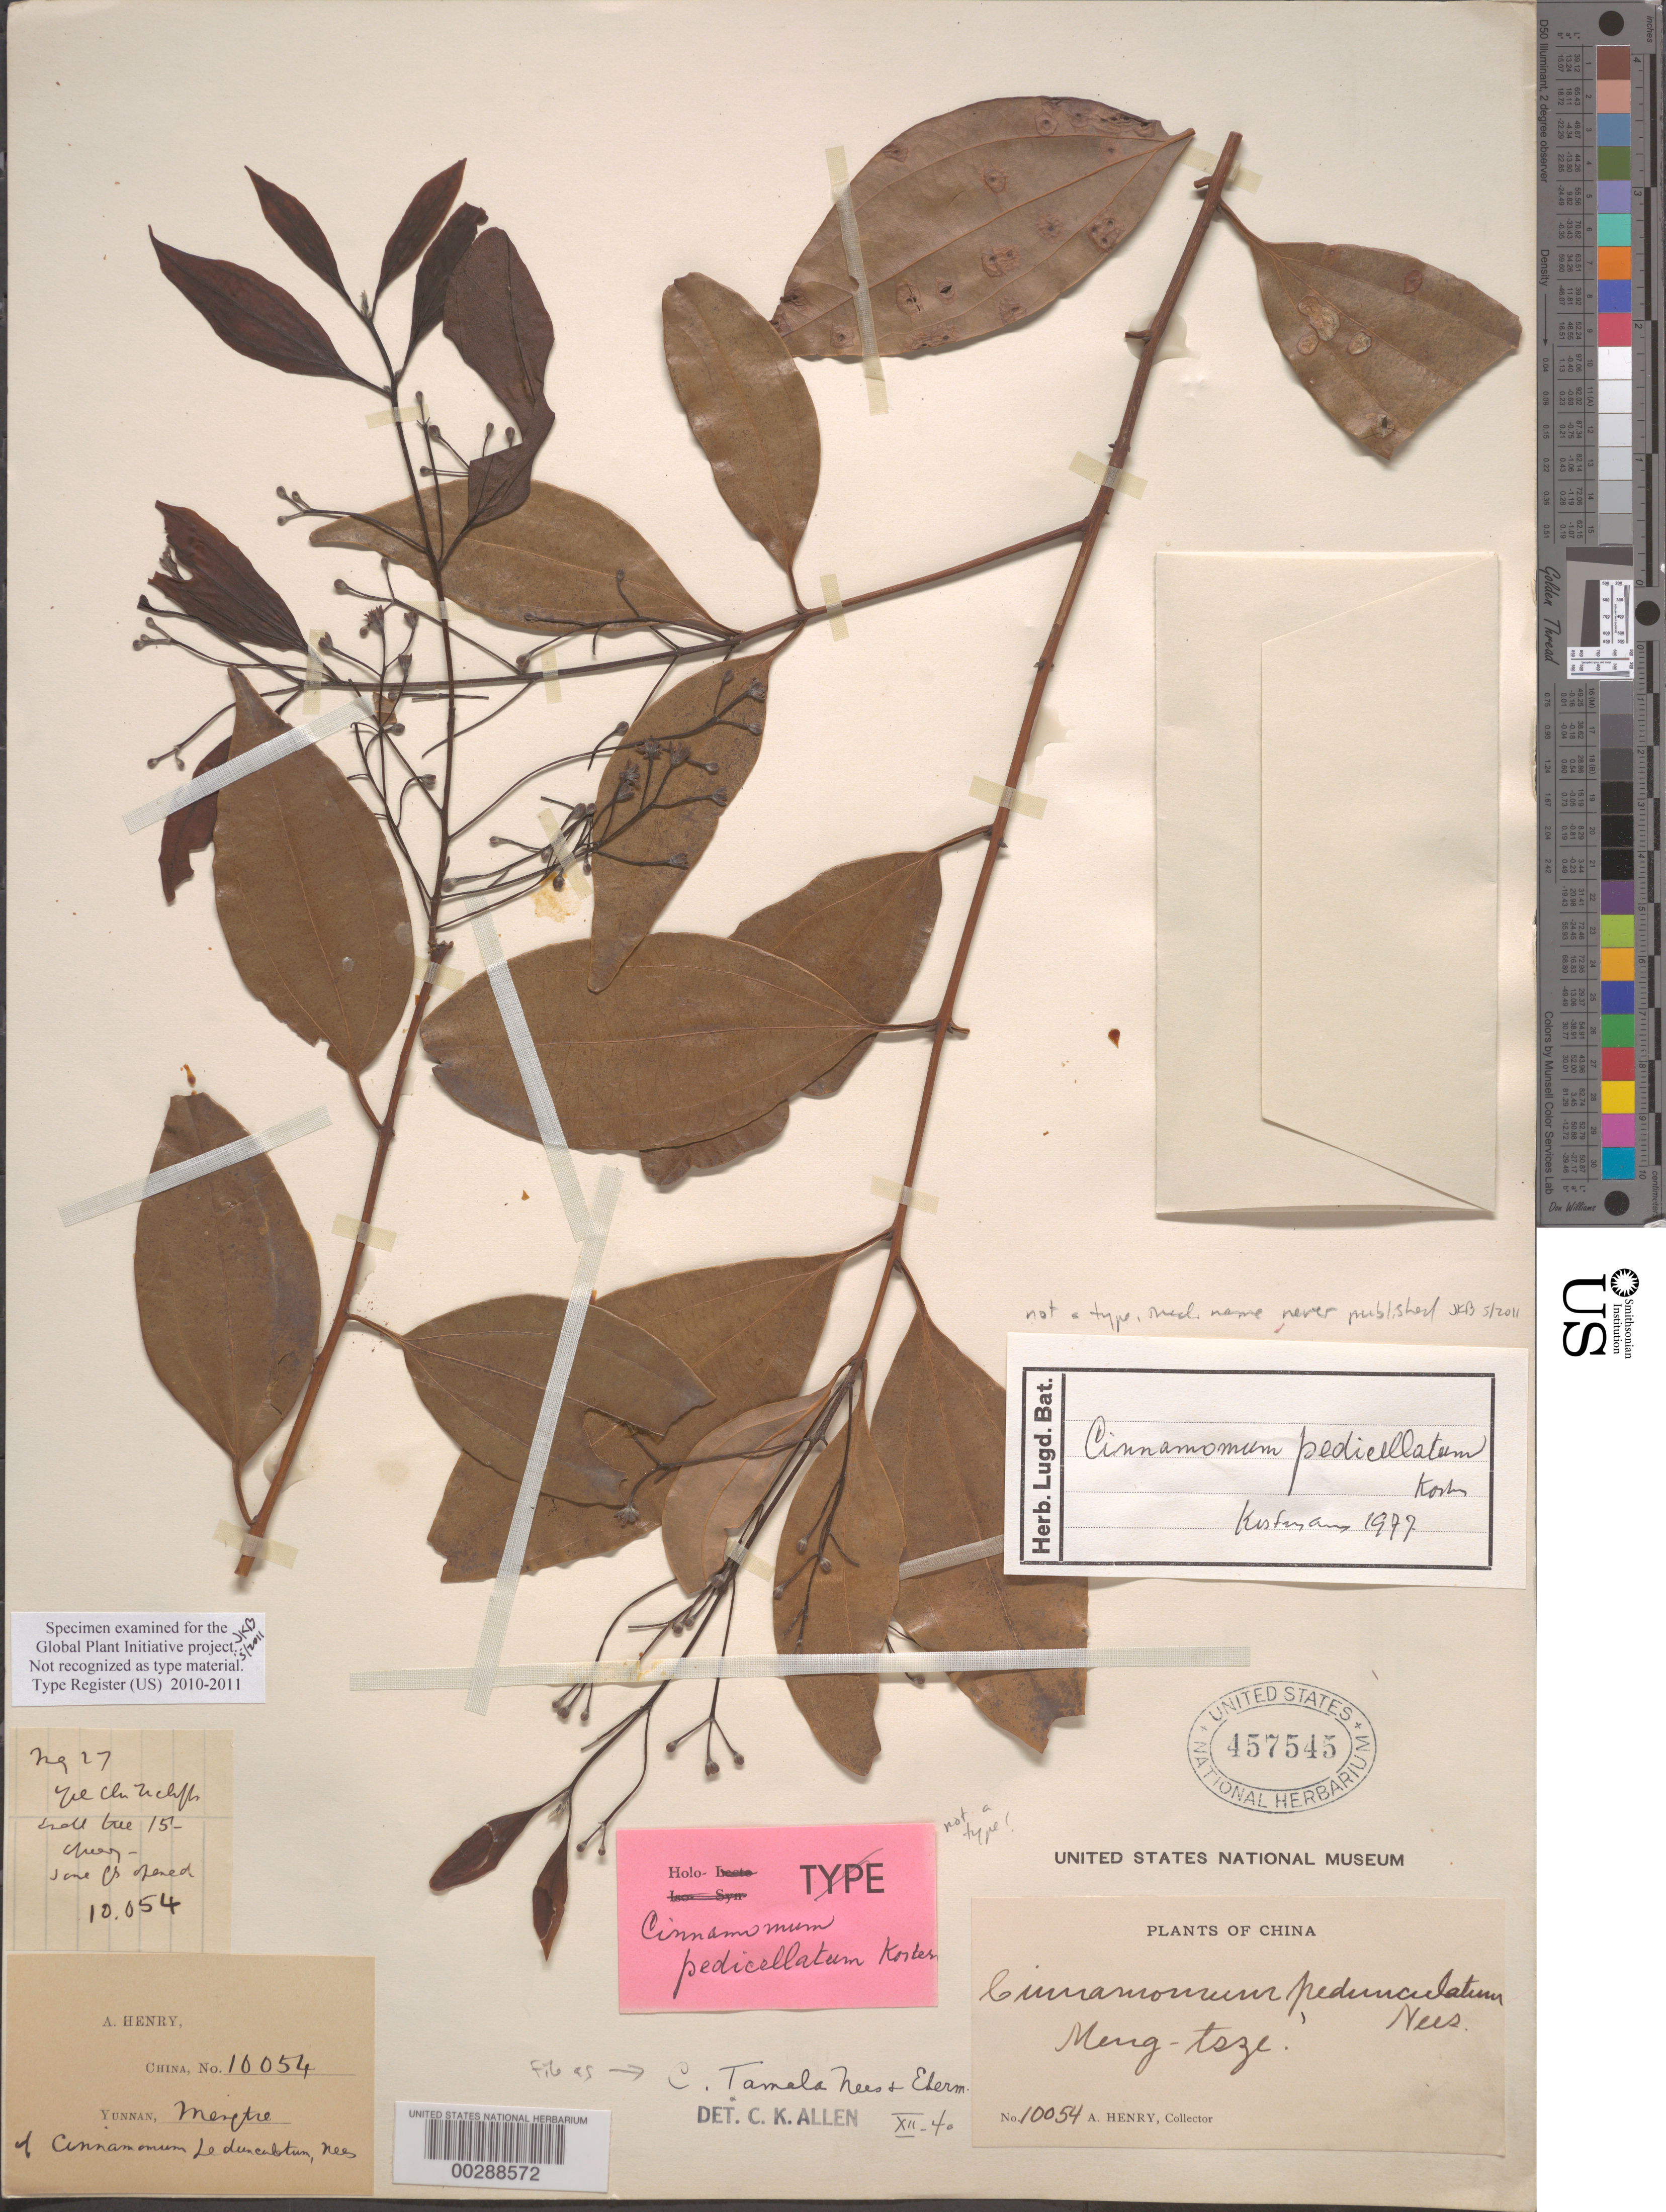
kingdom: Plantae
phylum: Tracheophyta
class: Magnoliopsida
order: Laurales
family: Lauraceae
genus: Cinnamomum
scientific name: Cinnamomum tamala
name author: (Buch.-Ham.) T. Nees & C.H. Eberm.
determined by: Allen, C. K.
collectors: A. Henry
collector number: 10054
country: China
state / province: Yunnan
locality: Meng-tsze.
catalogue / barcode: US 457545